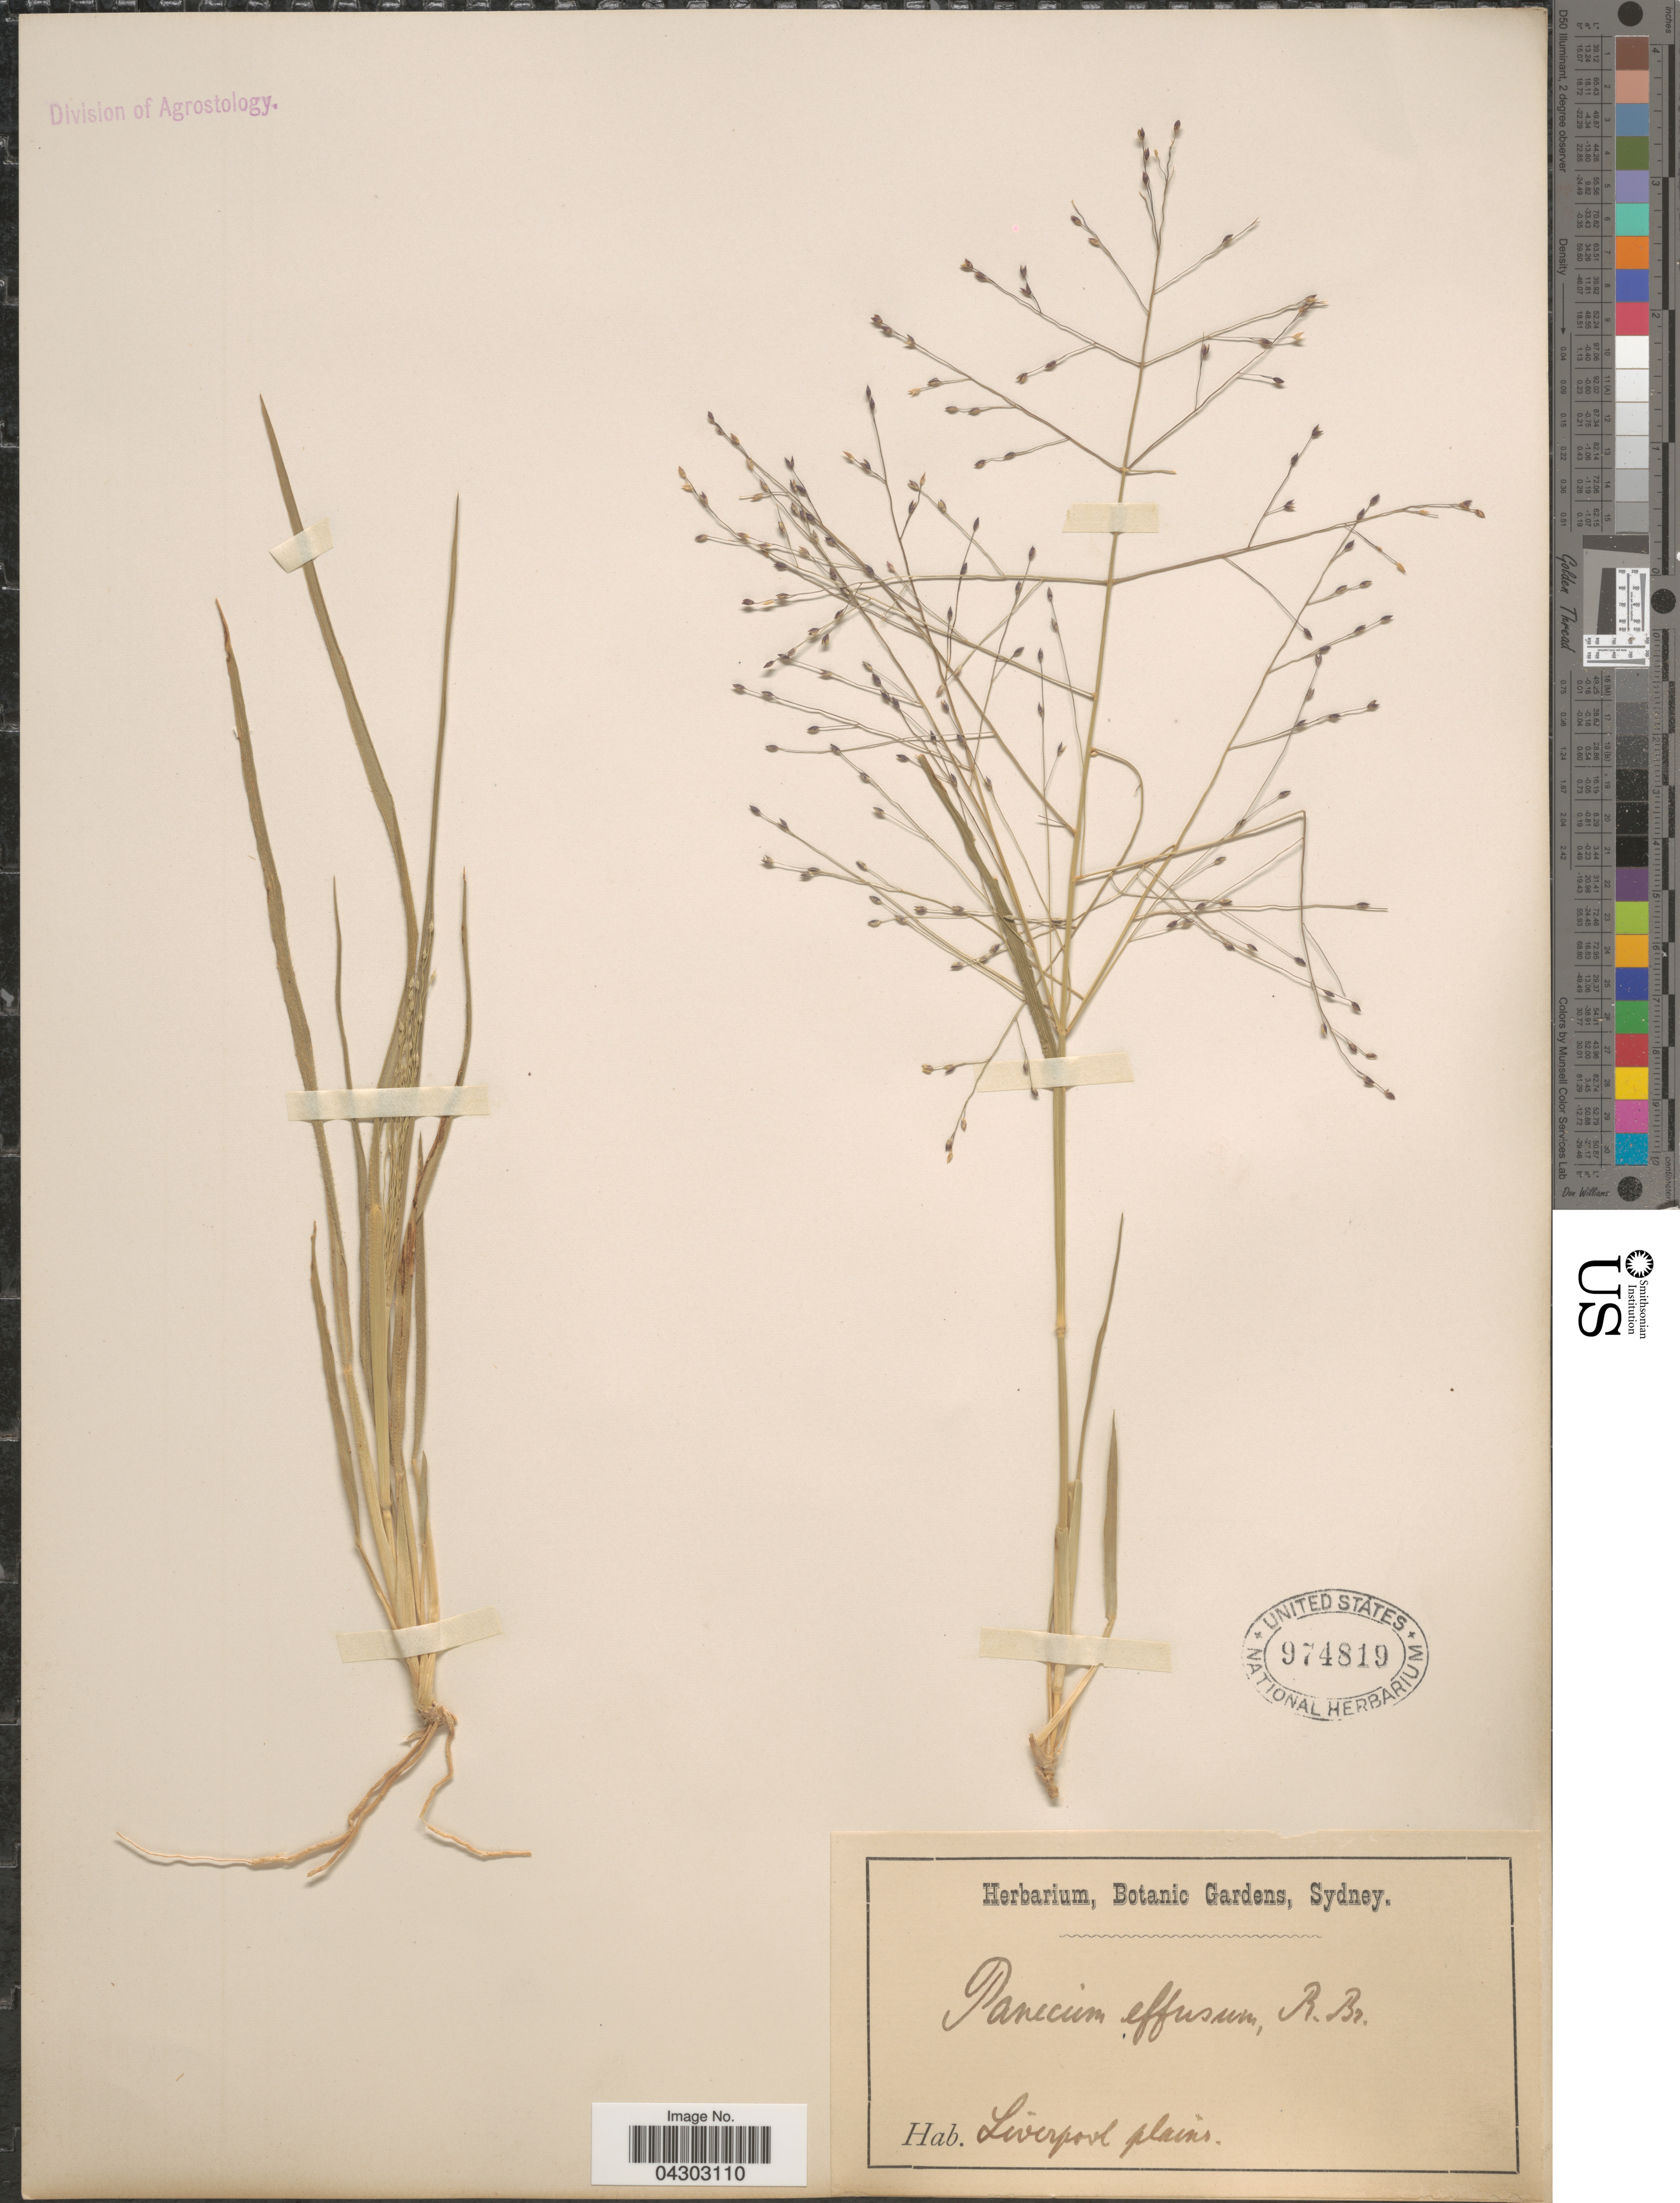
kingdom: Plantae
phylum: Tracheophyta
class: Liliopsida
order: Poales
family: Poaceae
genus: Panicum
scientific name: Panicum effusum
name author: R. Br.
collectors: ex Herb. Bot. Gard. Sydney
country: Australia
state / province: New South Wales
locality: Liverpool plains.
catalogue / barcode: US 974819